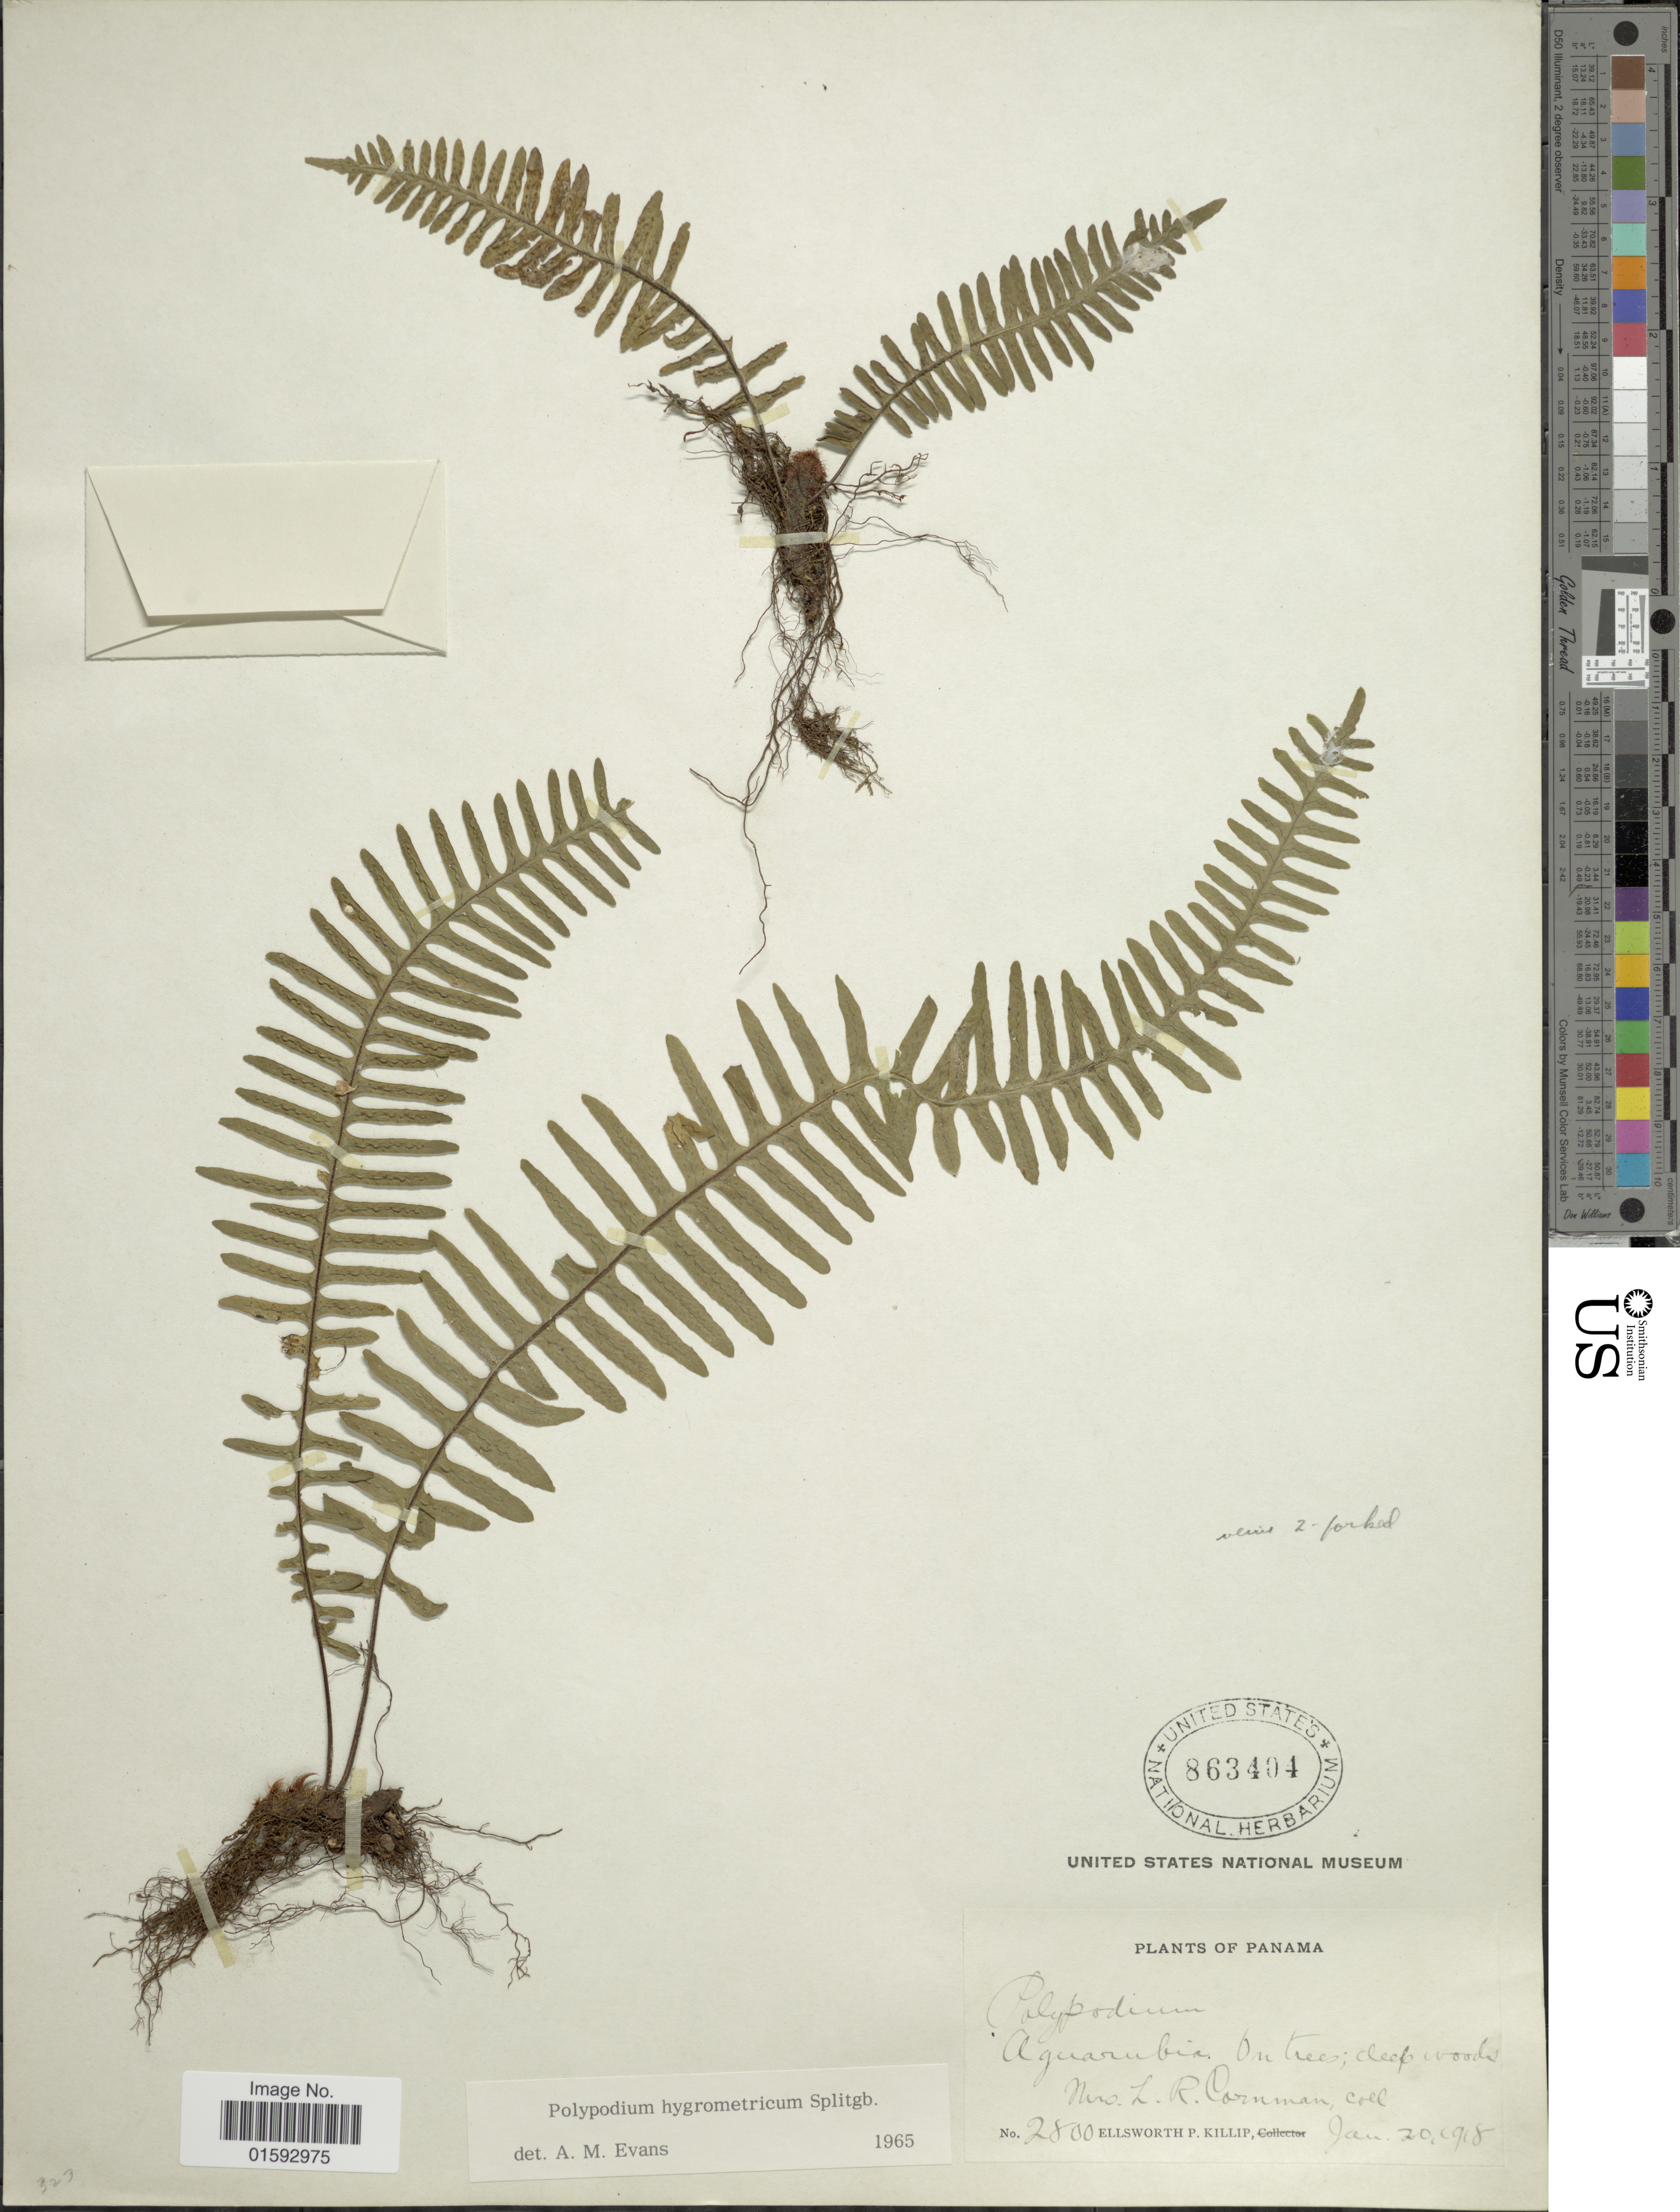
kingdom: Plantae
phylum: Tracheophyta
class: Polypodiopsida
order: Polypodiales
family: Polypodiaceae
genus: Pecluma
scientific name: Pecluma hygrometrica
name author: (Splitg.) M.G. Price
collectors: L. Cornman & E. P. Killip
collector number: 2800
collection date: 1918-01-20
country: Panama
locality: Aguarubia, on tree; deep woods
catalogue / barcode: US 863404